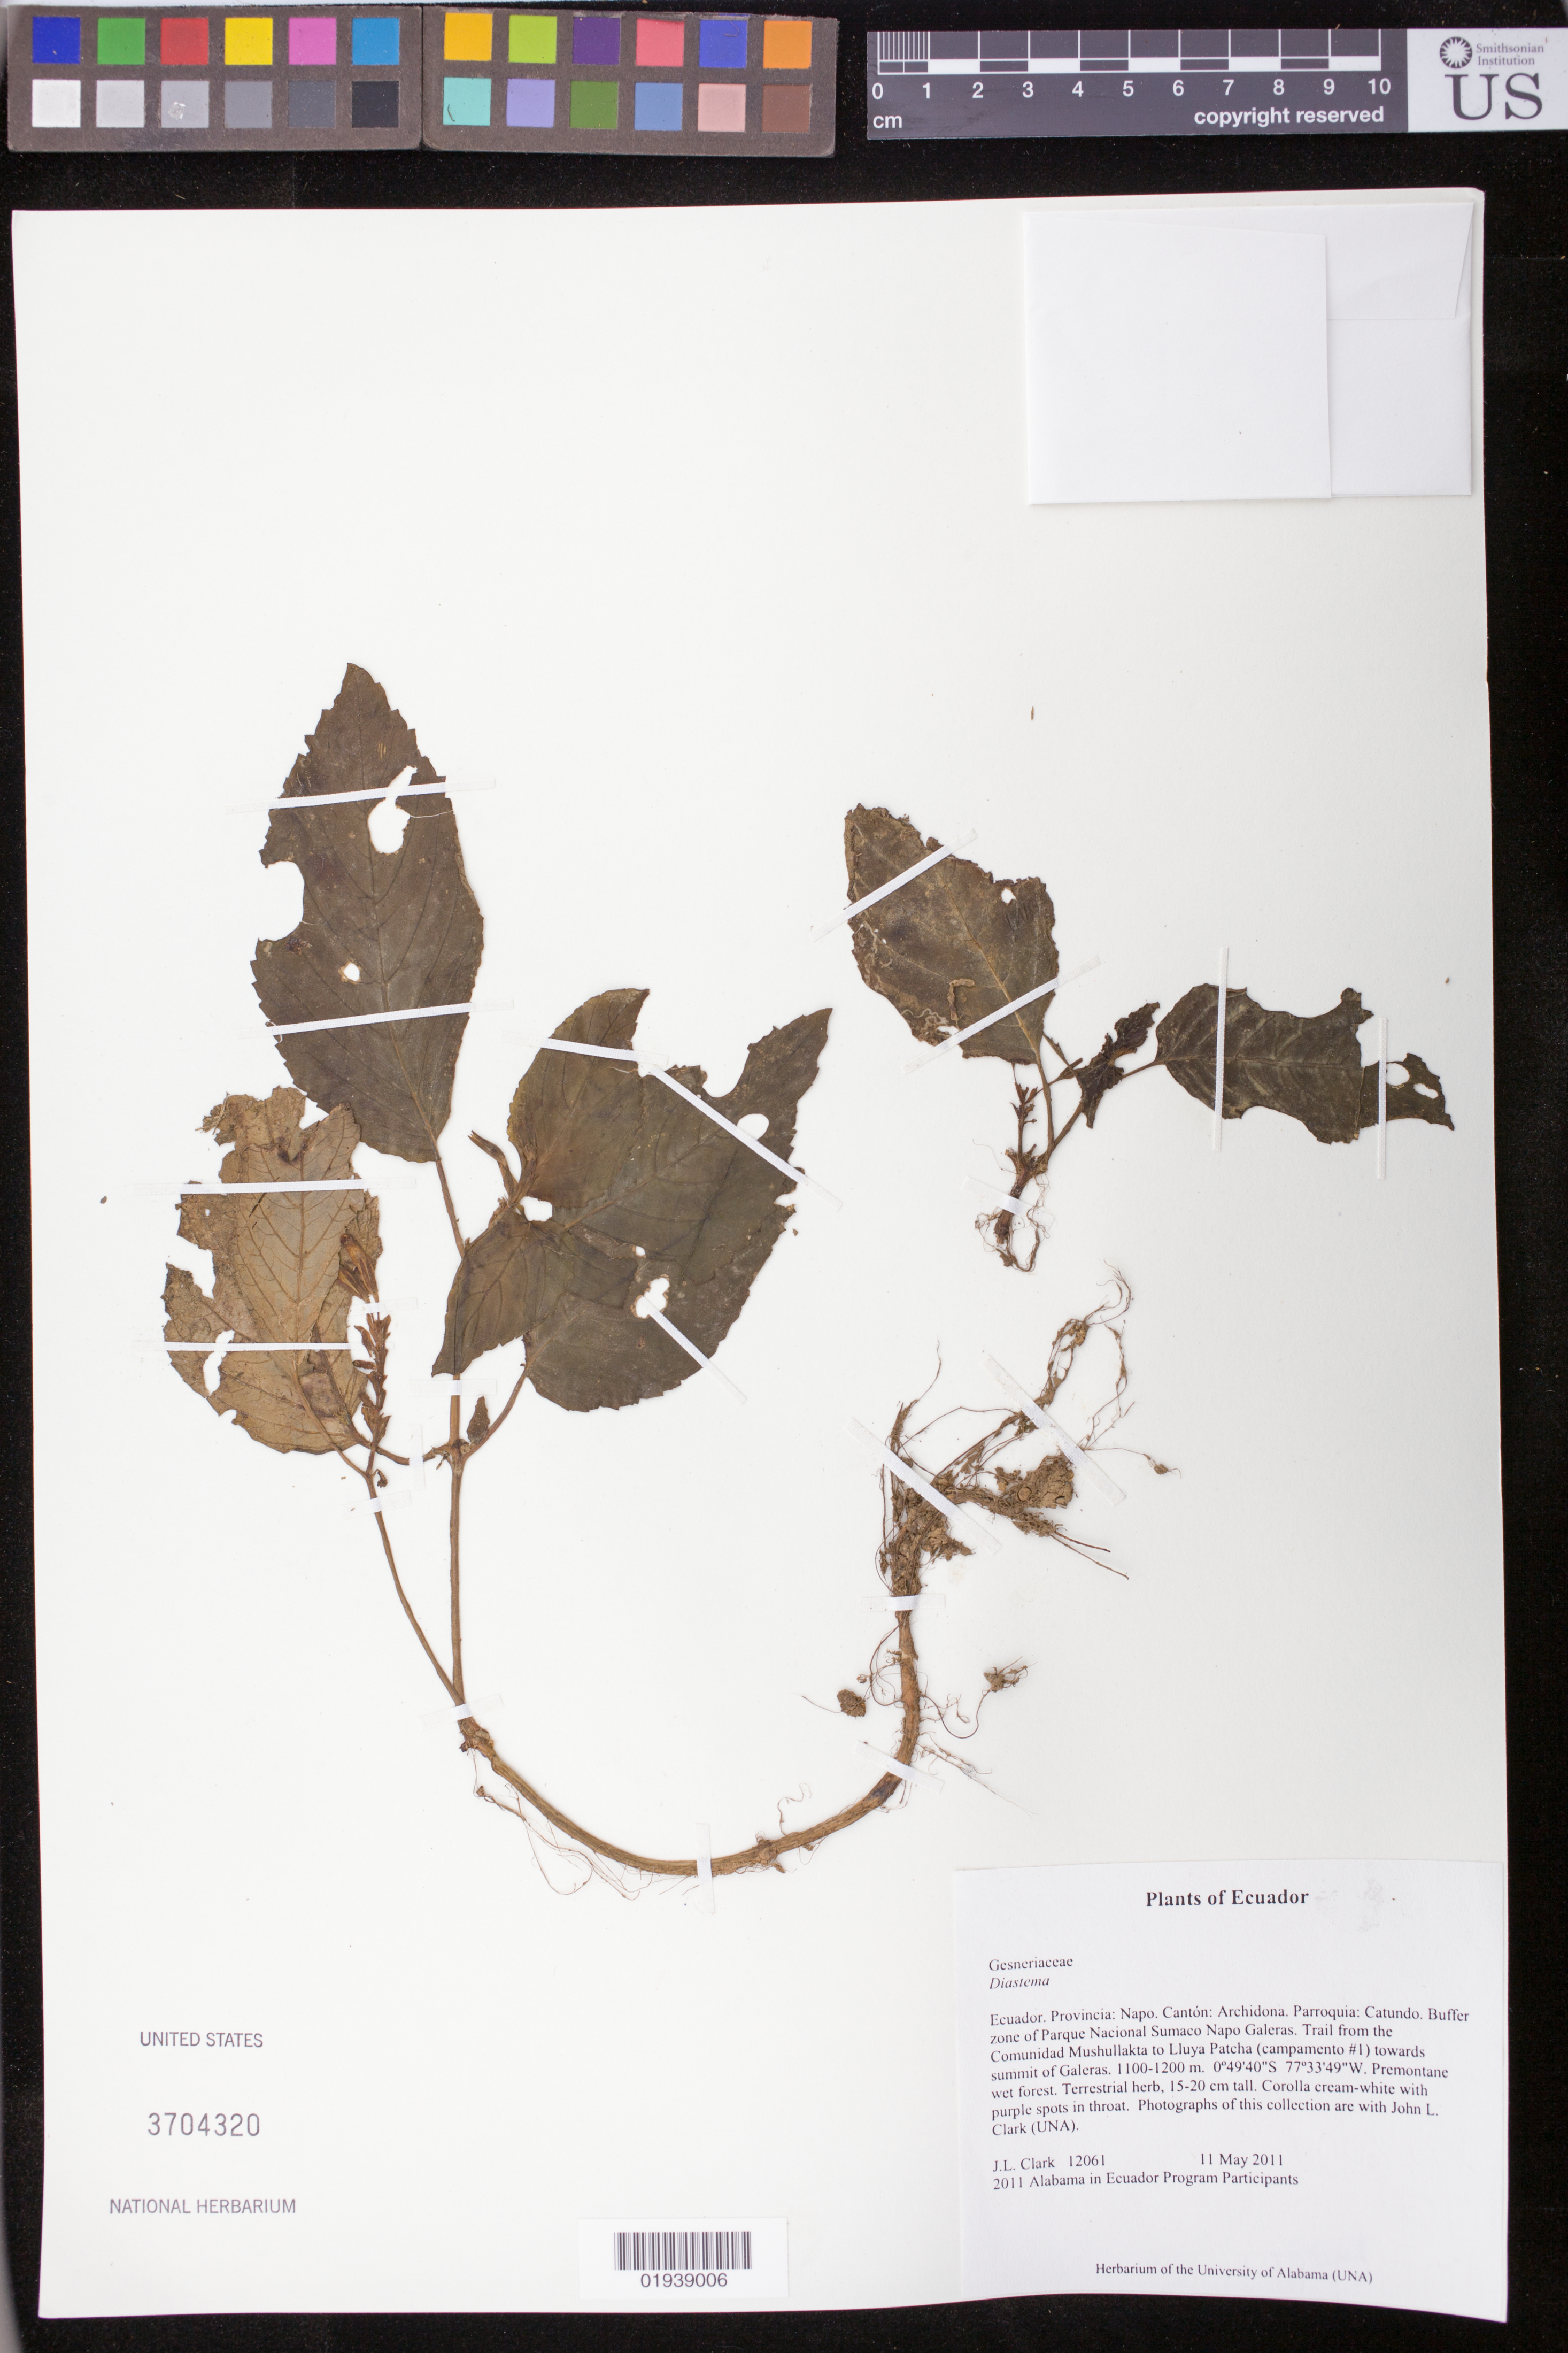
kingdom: Plantae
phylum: Tracheophyta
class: Magnoliopsida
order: Lamiales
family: Gesneriaceae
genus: Diastema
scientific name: Diastema sp.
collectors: J. L. Clark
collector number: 12061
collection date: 2011-05-11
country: Ecuador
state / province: Napo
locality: Canton Archidona, Parroquia Catundo, Buffer zone of Parque National Sumaco Napo Galeras. Trail from the Communidad Mushullakta to Lluya Patcha (campamento #1) towards summit of Galeras.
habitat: Premontane wet forest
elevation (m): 1100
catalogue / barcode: US 3704320